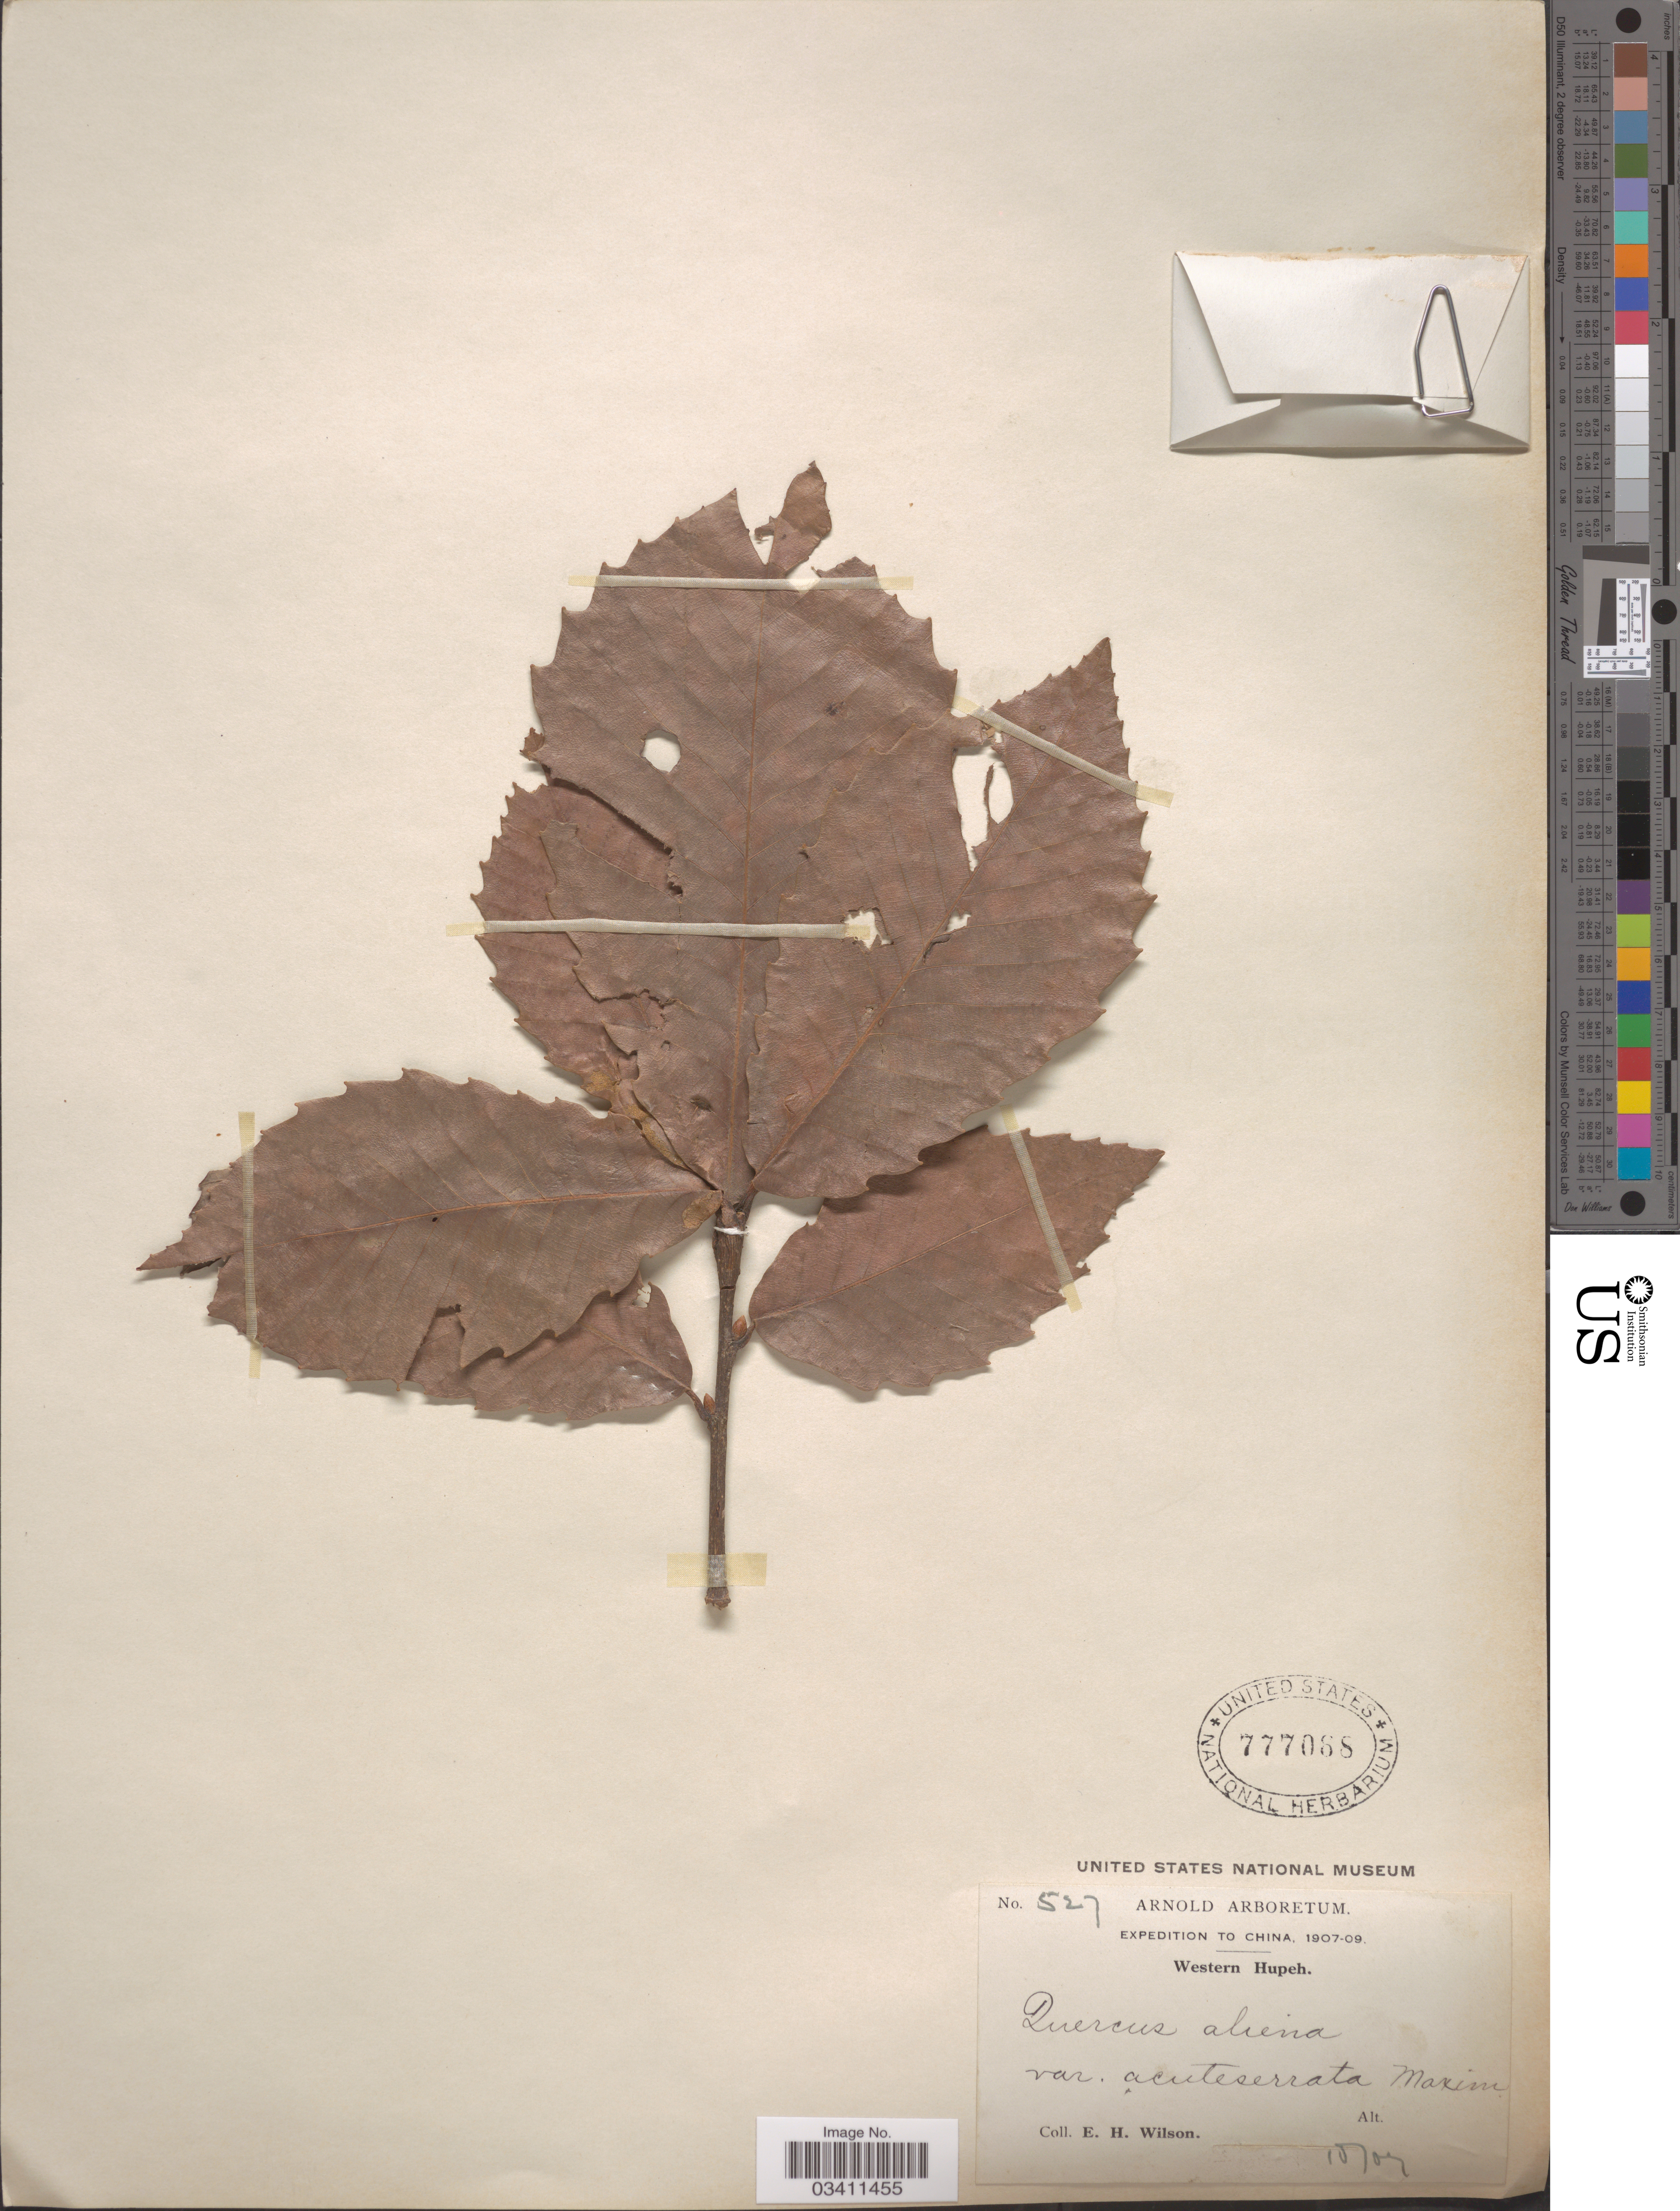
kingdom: Plantae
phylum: Tracheophyta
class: Magnoliopsida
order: Fagales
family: Fagaceae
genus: Quercus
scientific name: Quercus aliena var. acutiserrata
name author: Maxim.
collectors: E. Wilson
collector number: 527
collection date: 1907-10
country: China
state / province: Hubei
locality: Western Hupeh.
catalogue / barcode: US 777088